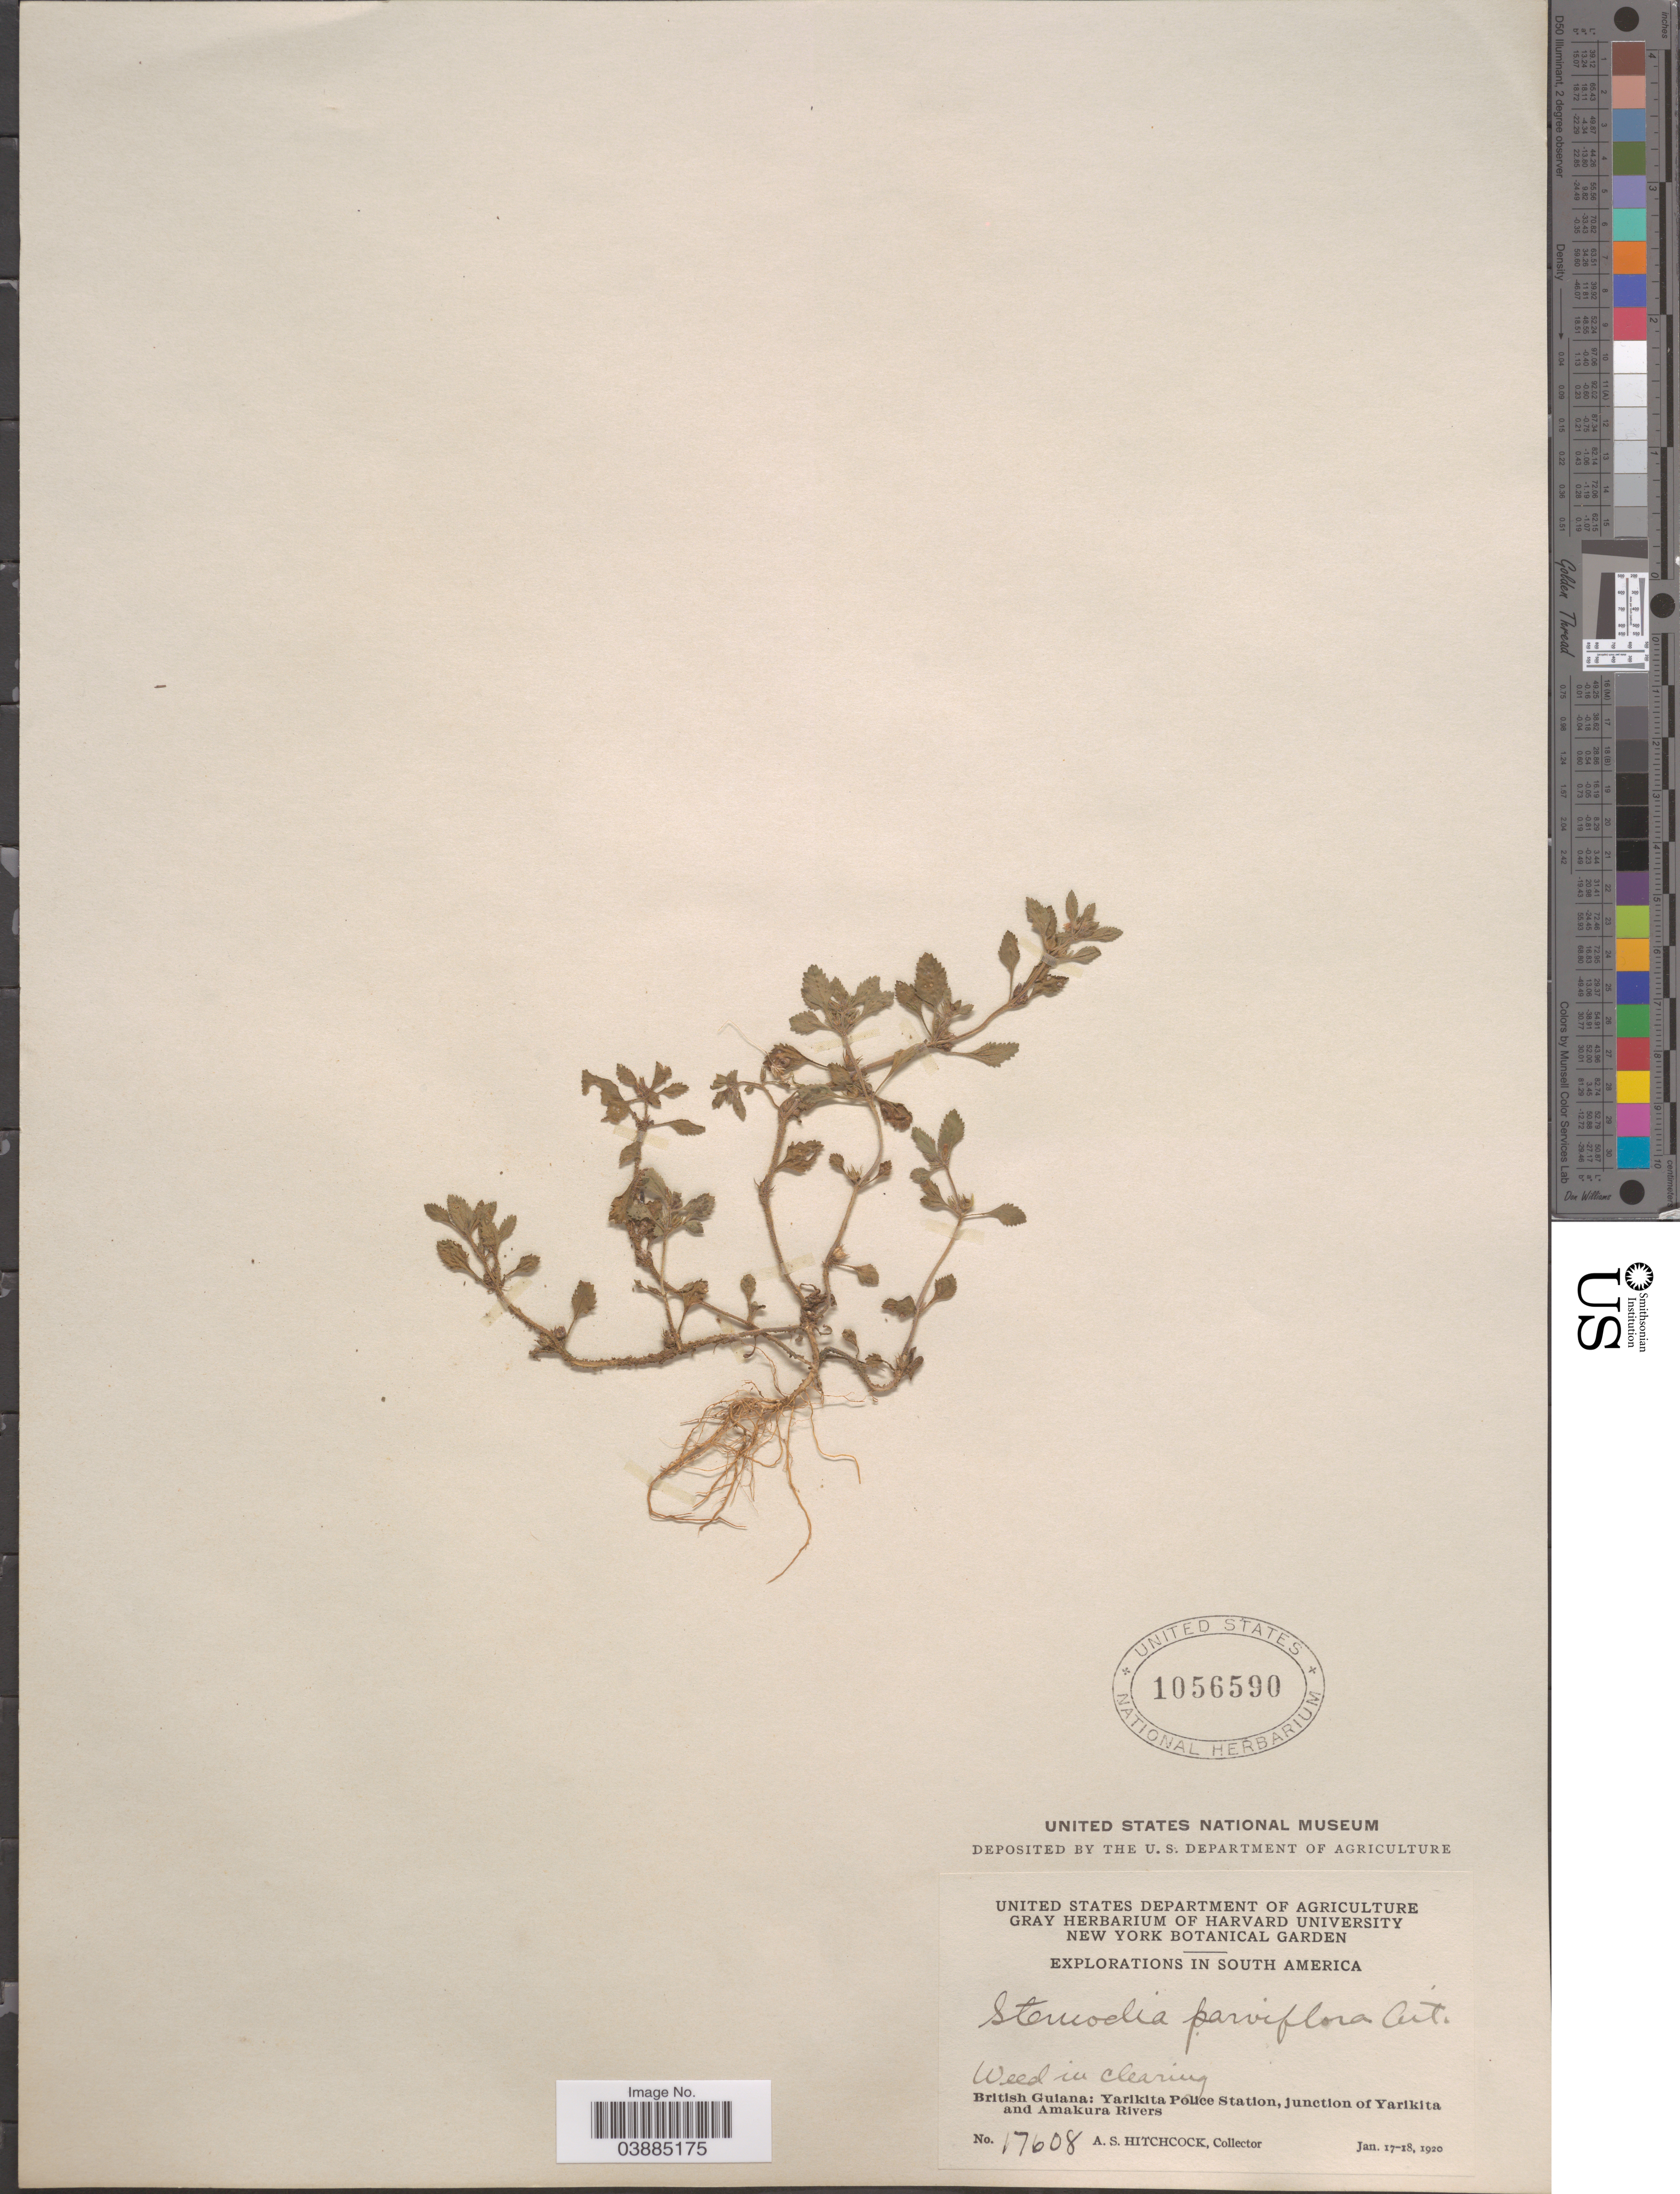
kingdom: Plantae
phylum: Tracheophyta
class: Magnoliopsida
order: Lamiales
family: Plantaginaceae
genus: Stemodia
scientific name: Stemodia verticillata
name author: (Mill.) Hassl.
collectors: A. S. Hitchcock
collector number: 17608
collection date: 1920-01-17/1920-01-18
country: Guyana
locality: British Guiana: Yarikita Police Station, junction of Yarikita and Amakura Rivers.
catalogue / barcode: US 1056590